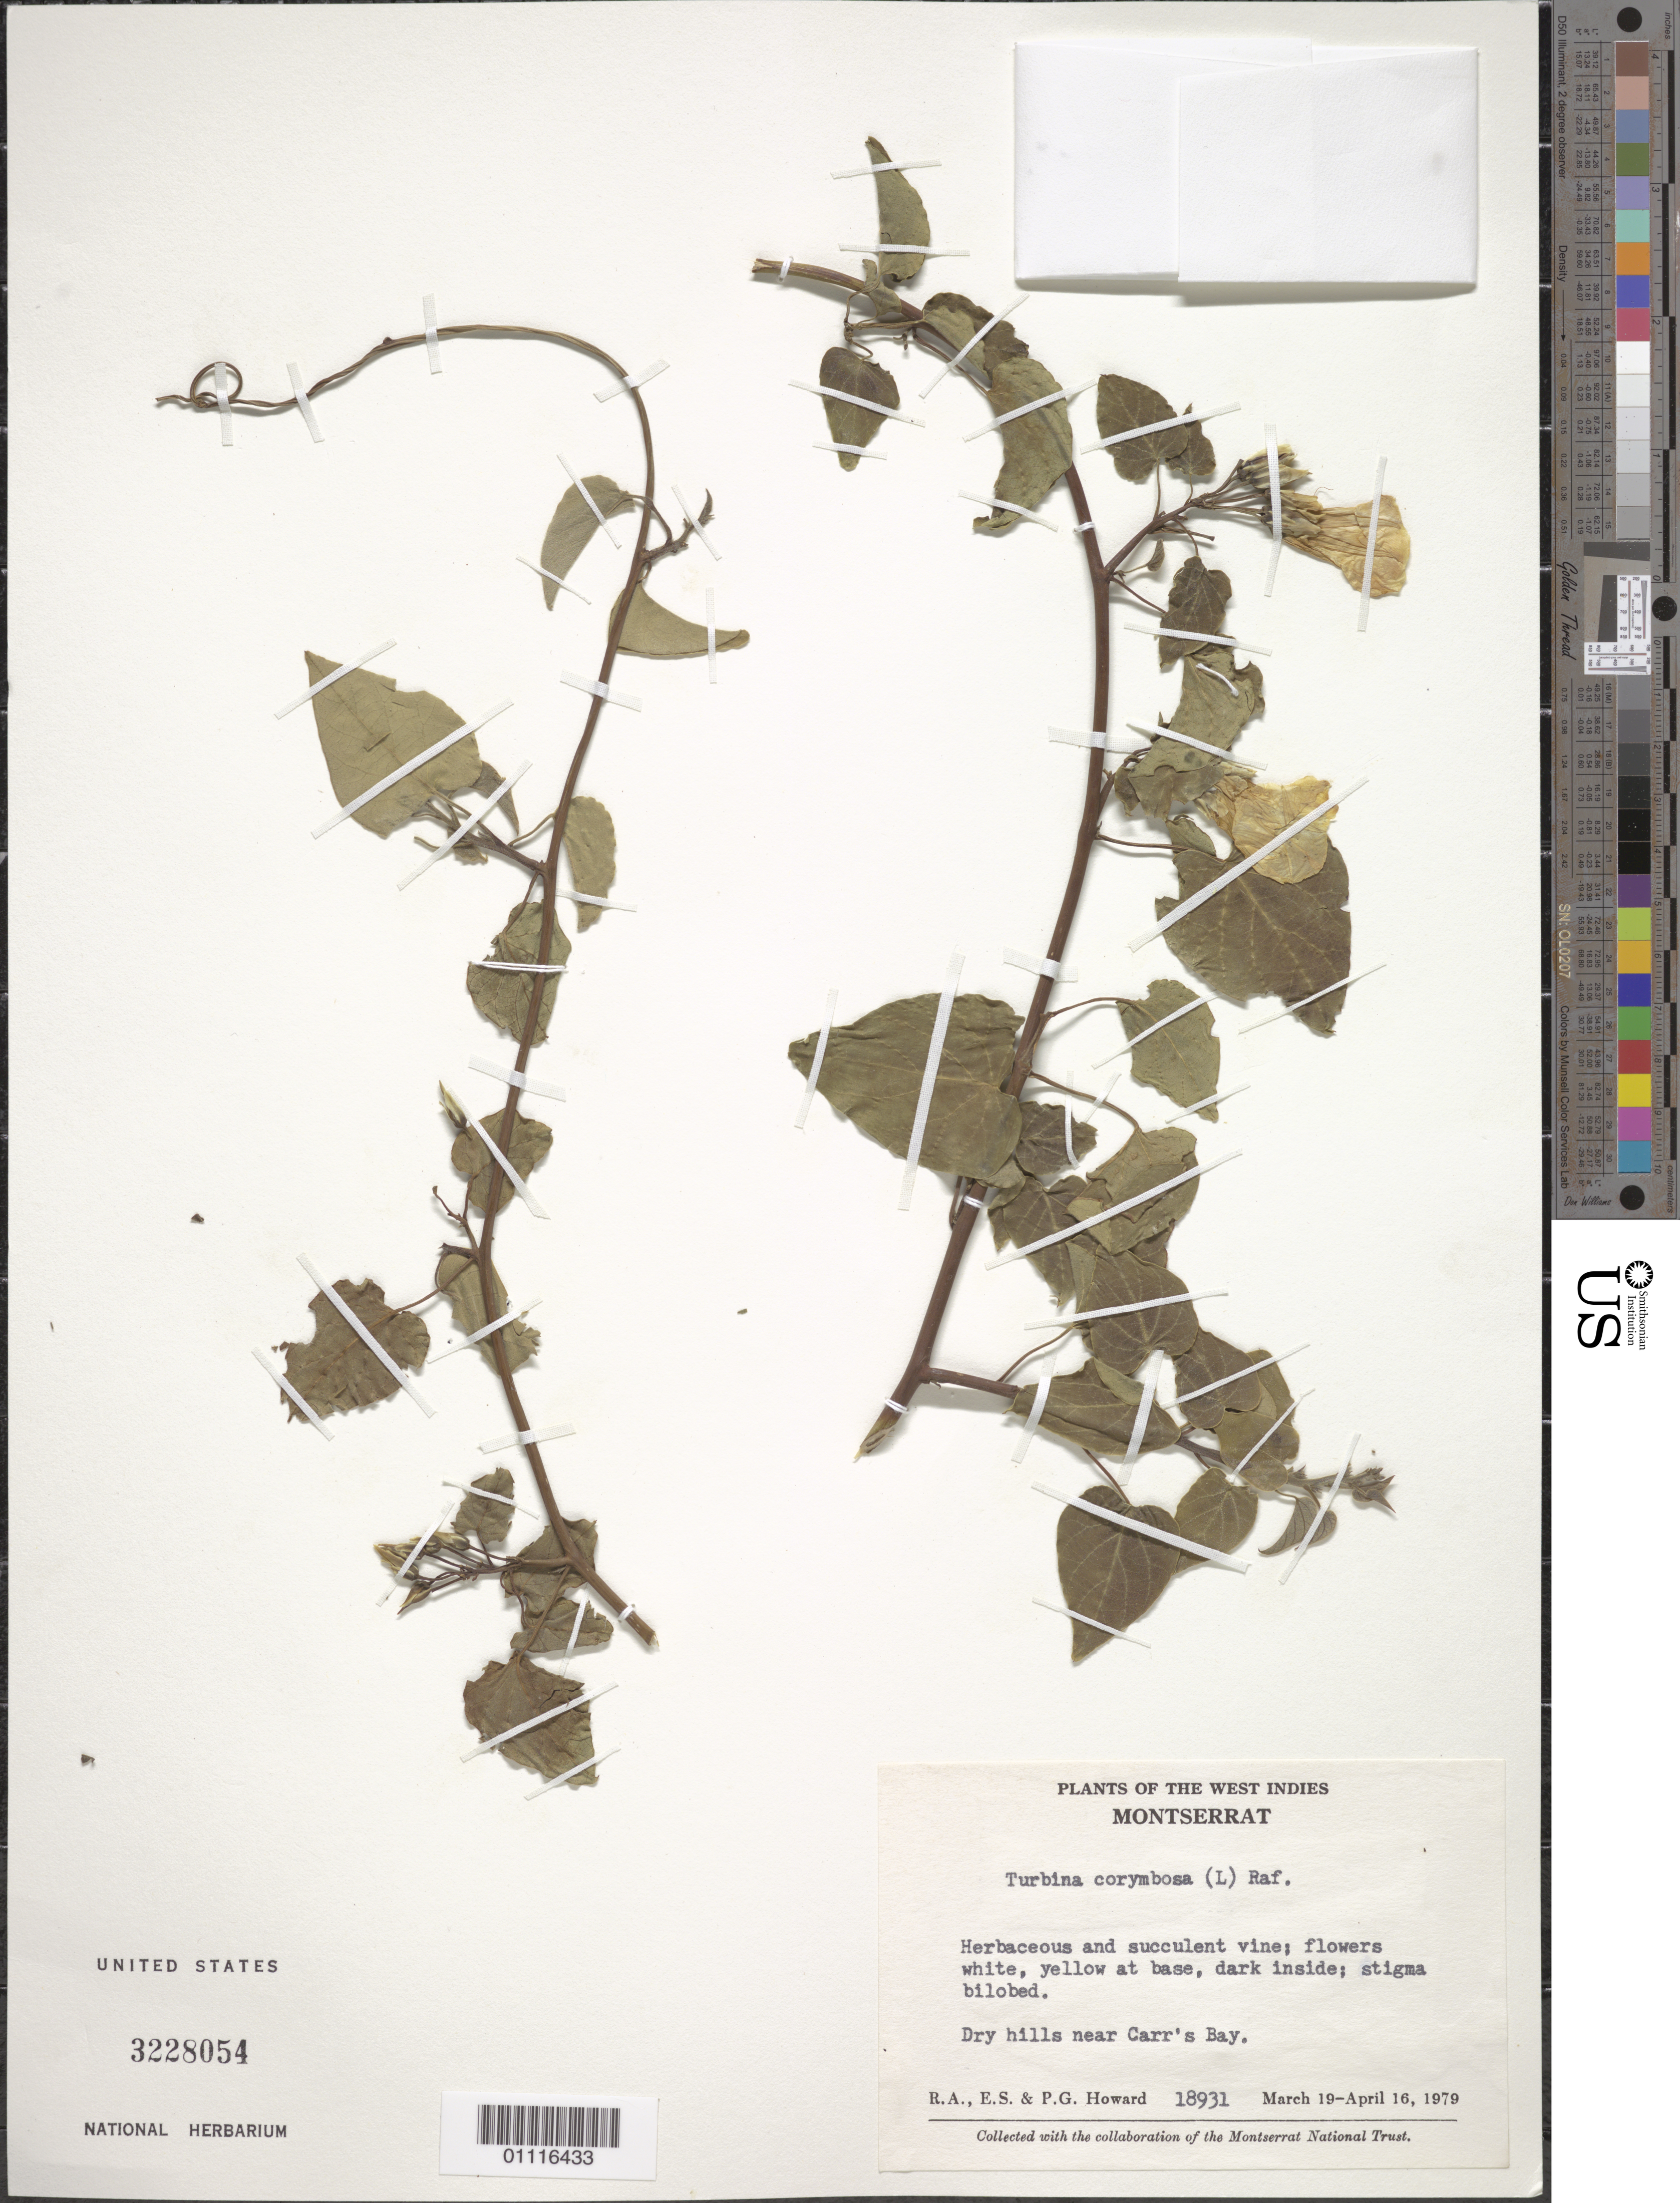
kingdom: Plantae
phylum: Tracheophyta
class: Magnoliopsida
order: Solanales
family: Convolvulaceae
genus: Turbina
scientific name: Turbina corymbosa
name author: (L.) Raf.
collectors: R. A. Howard, E. S. Howard & P. Howard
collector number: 18931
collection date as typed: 19 Mar 1979 to 16 Apr 1979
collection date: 1979-03-19/1979-04-16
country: Montserrat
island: Montserrat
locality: Dry hills near Carr's Bay.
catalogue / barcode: US 3228054